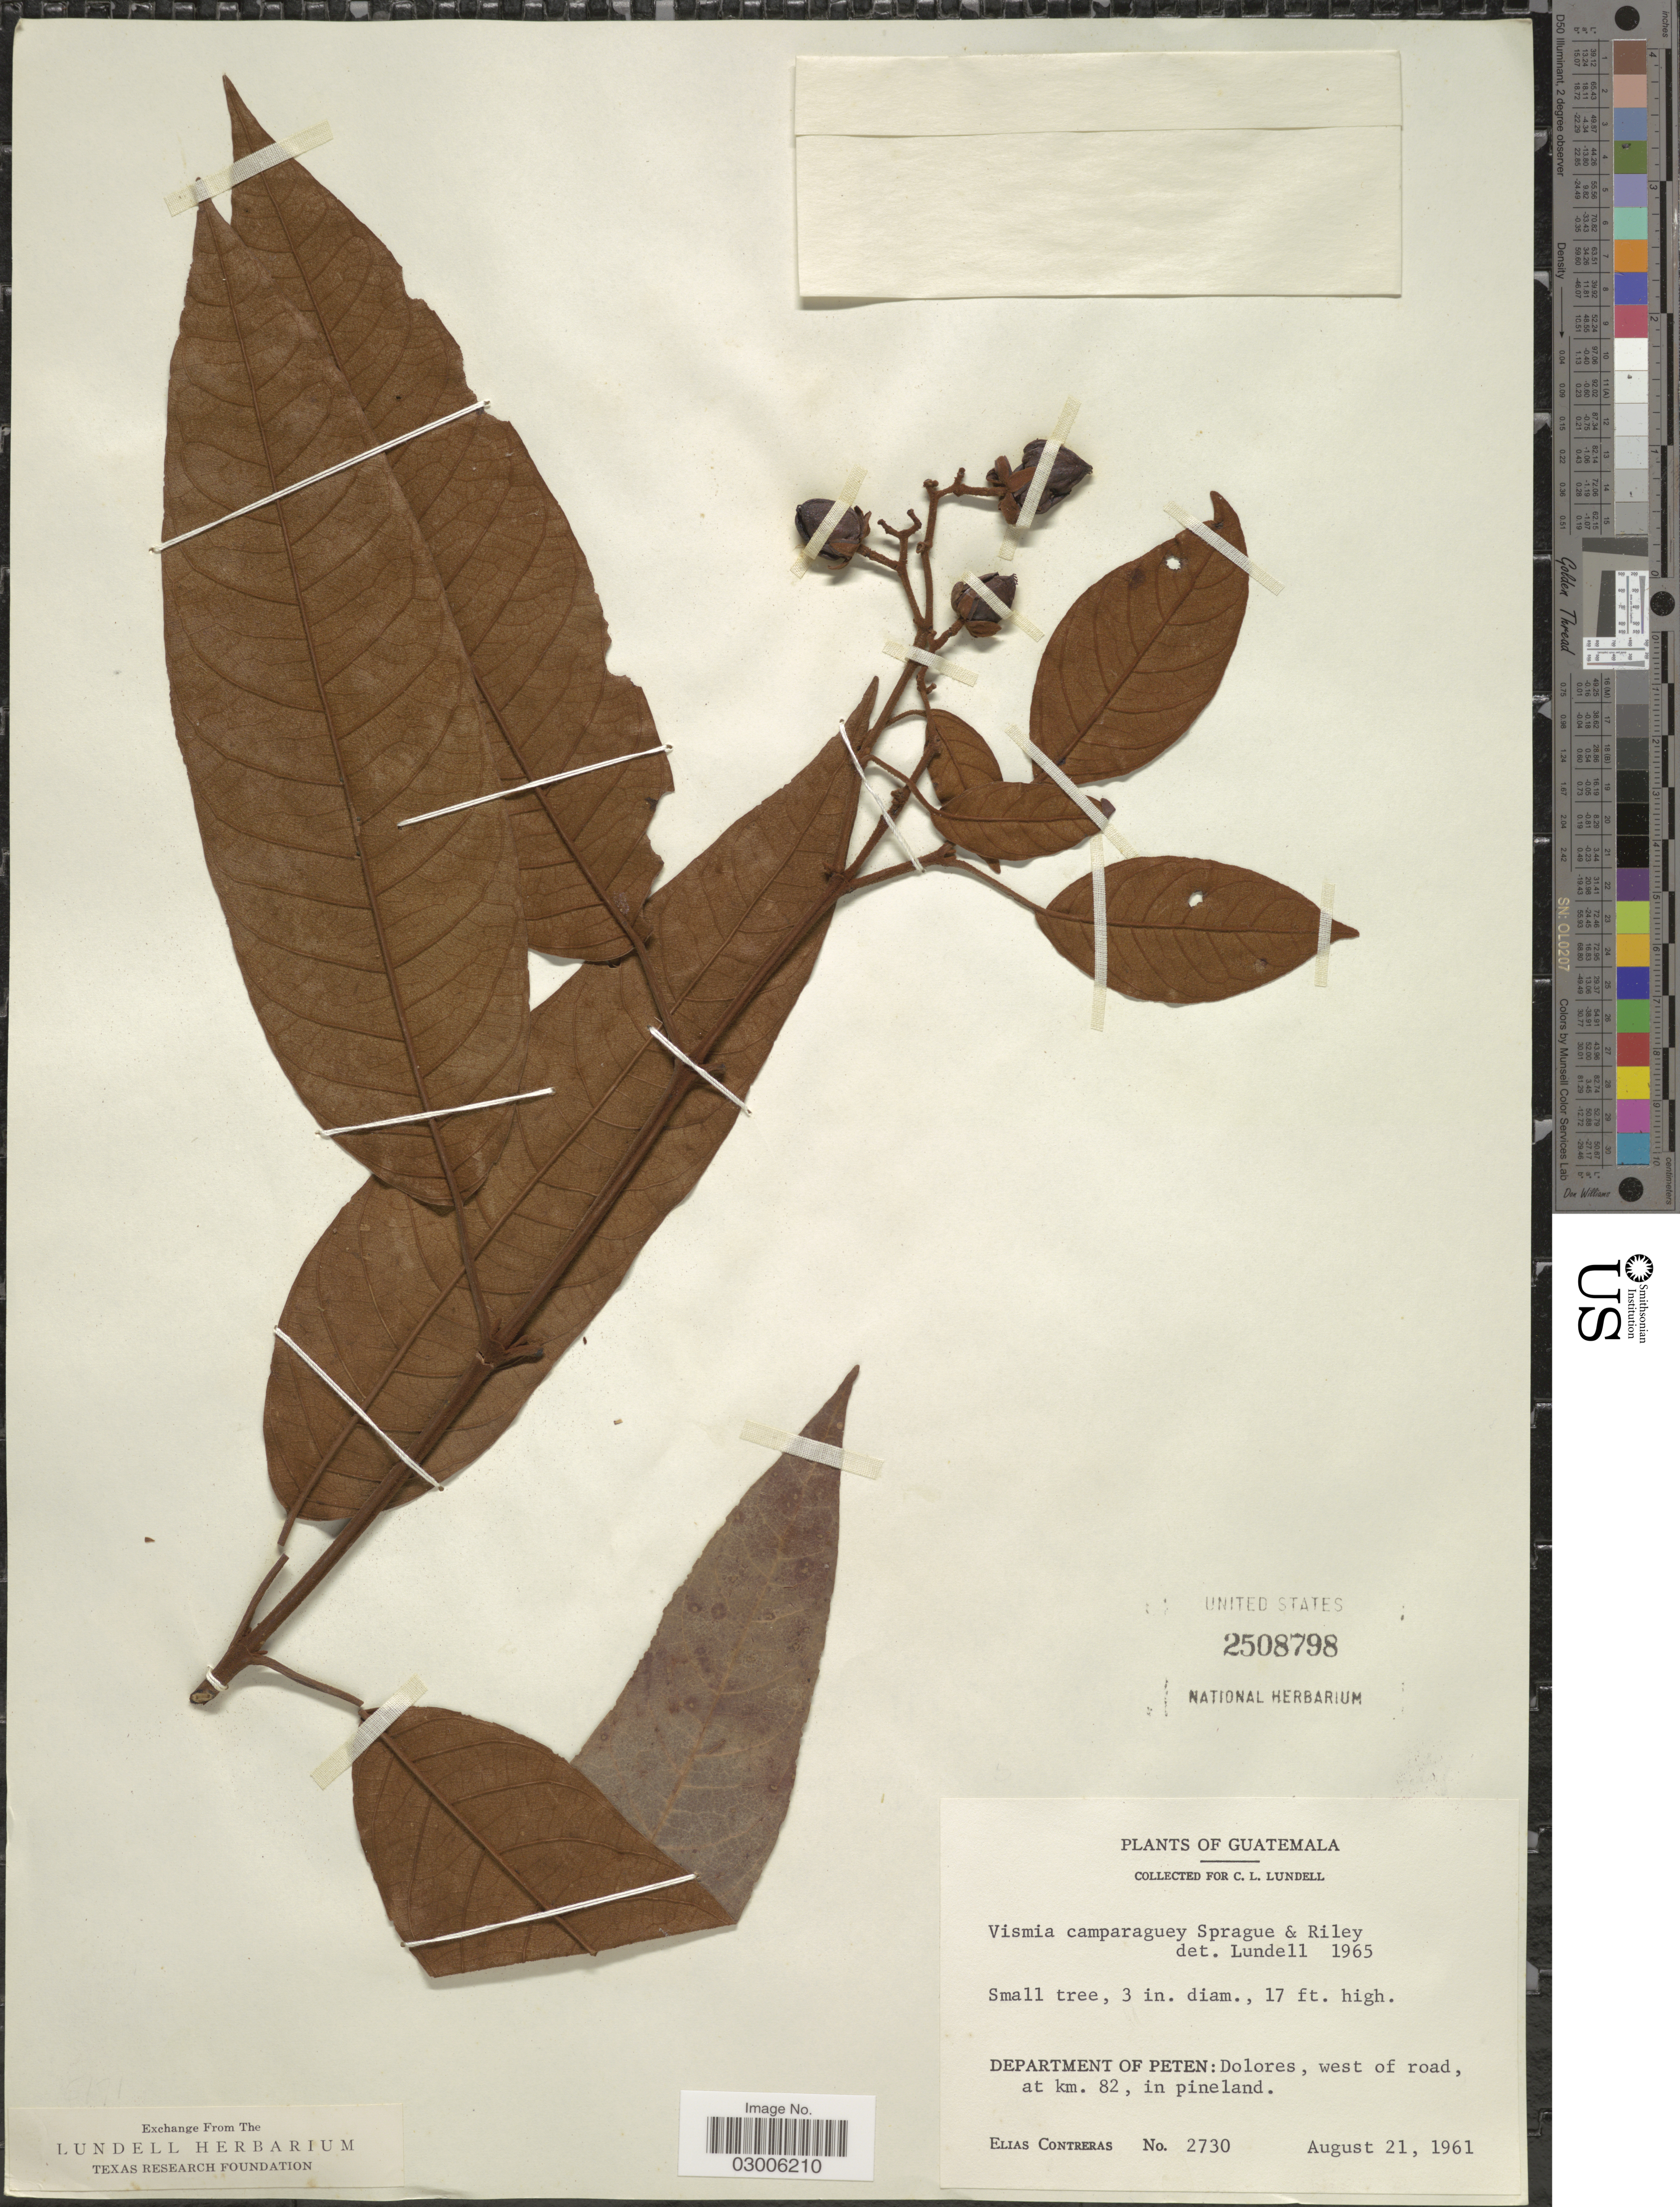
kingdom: Plantae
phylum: Tracheophyta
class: Magnoliopsida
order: Malpighiales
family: Hypericaceae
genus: Vismia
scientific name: Vismia camparaguey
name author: Sprague & L. Riley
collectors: E. Contreras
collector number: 2730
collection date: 1961-08-21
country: Guatemala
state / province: El Petén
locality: Department of Peten: Dolores, west of road, at km. 82.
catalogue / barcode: US 2508798